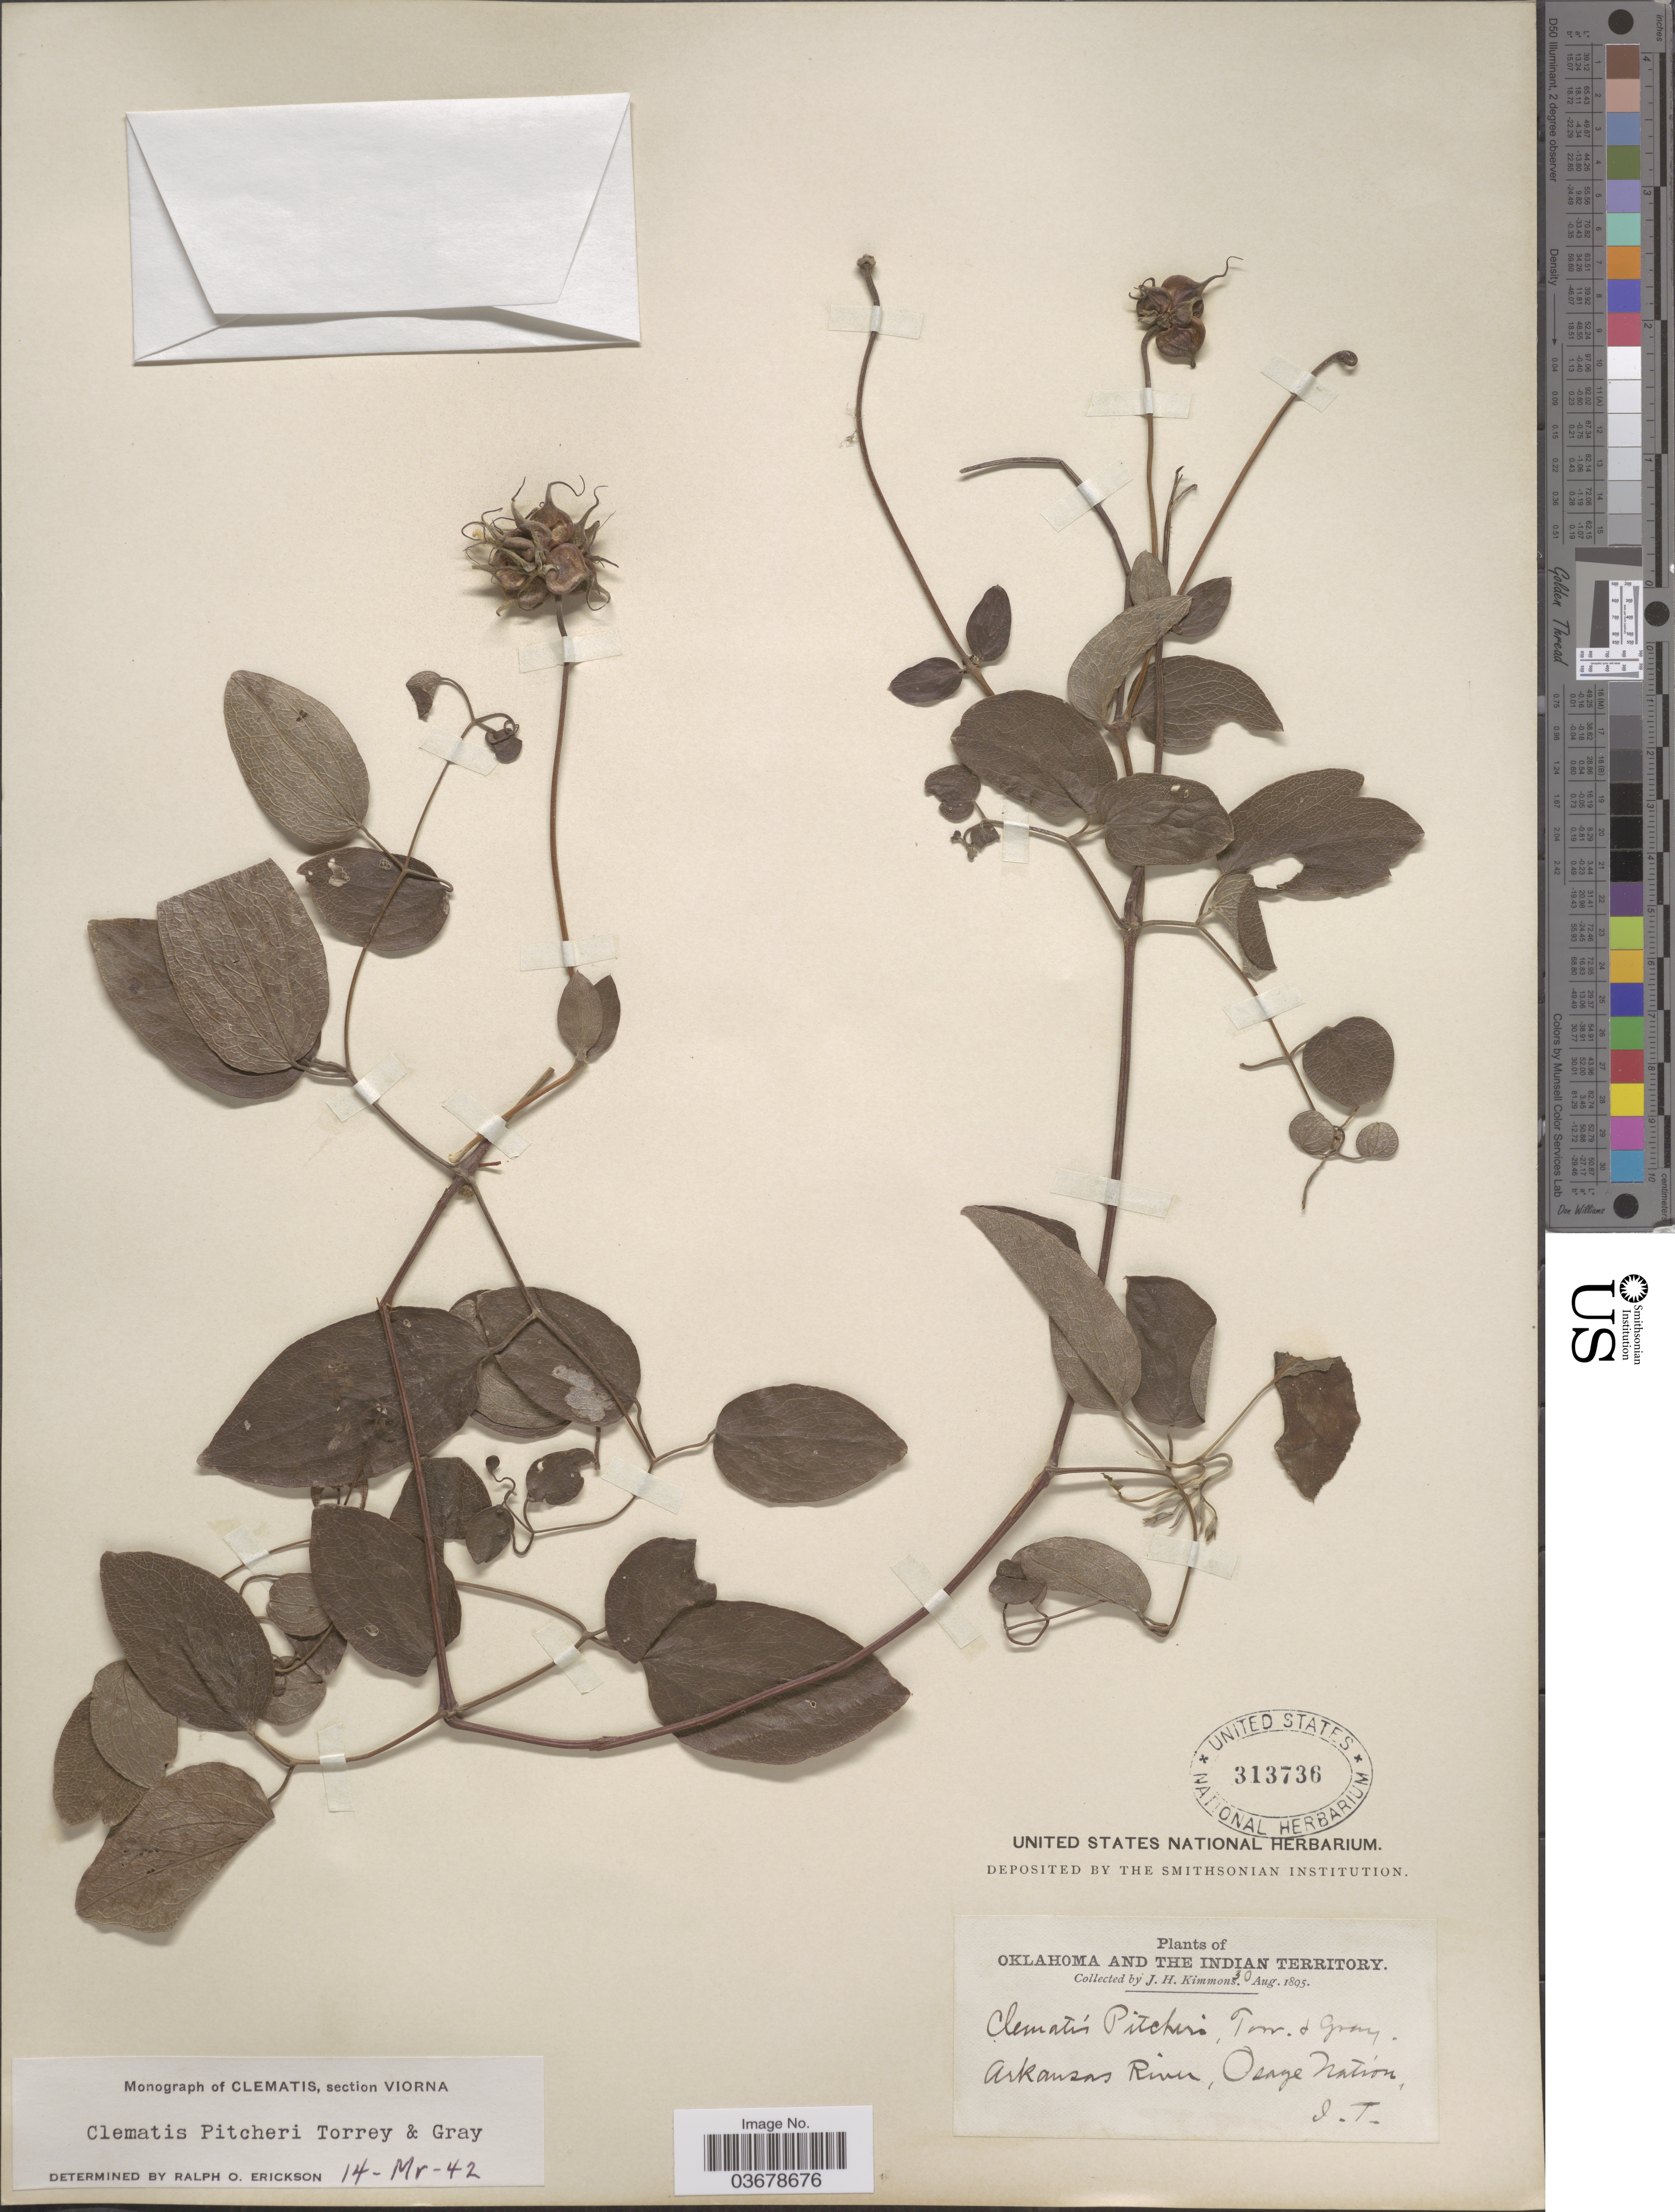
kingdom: Plantae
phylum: Tracheophyta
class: Magnoliopsida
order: Ranunculales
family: Ranunculaceae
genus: Clematis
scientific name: Clematis viorna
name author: L.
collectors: J. Kimmons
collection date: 1895-08-30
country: United States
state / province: Oklahoma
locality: The Indian Territory. Arkansas River, Osage Nation. I. T.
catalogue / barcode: US 313736